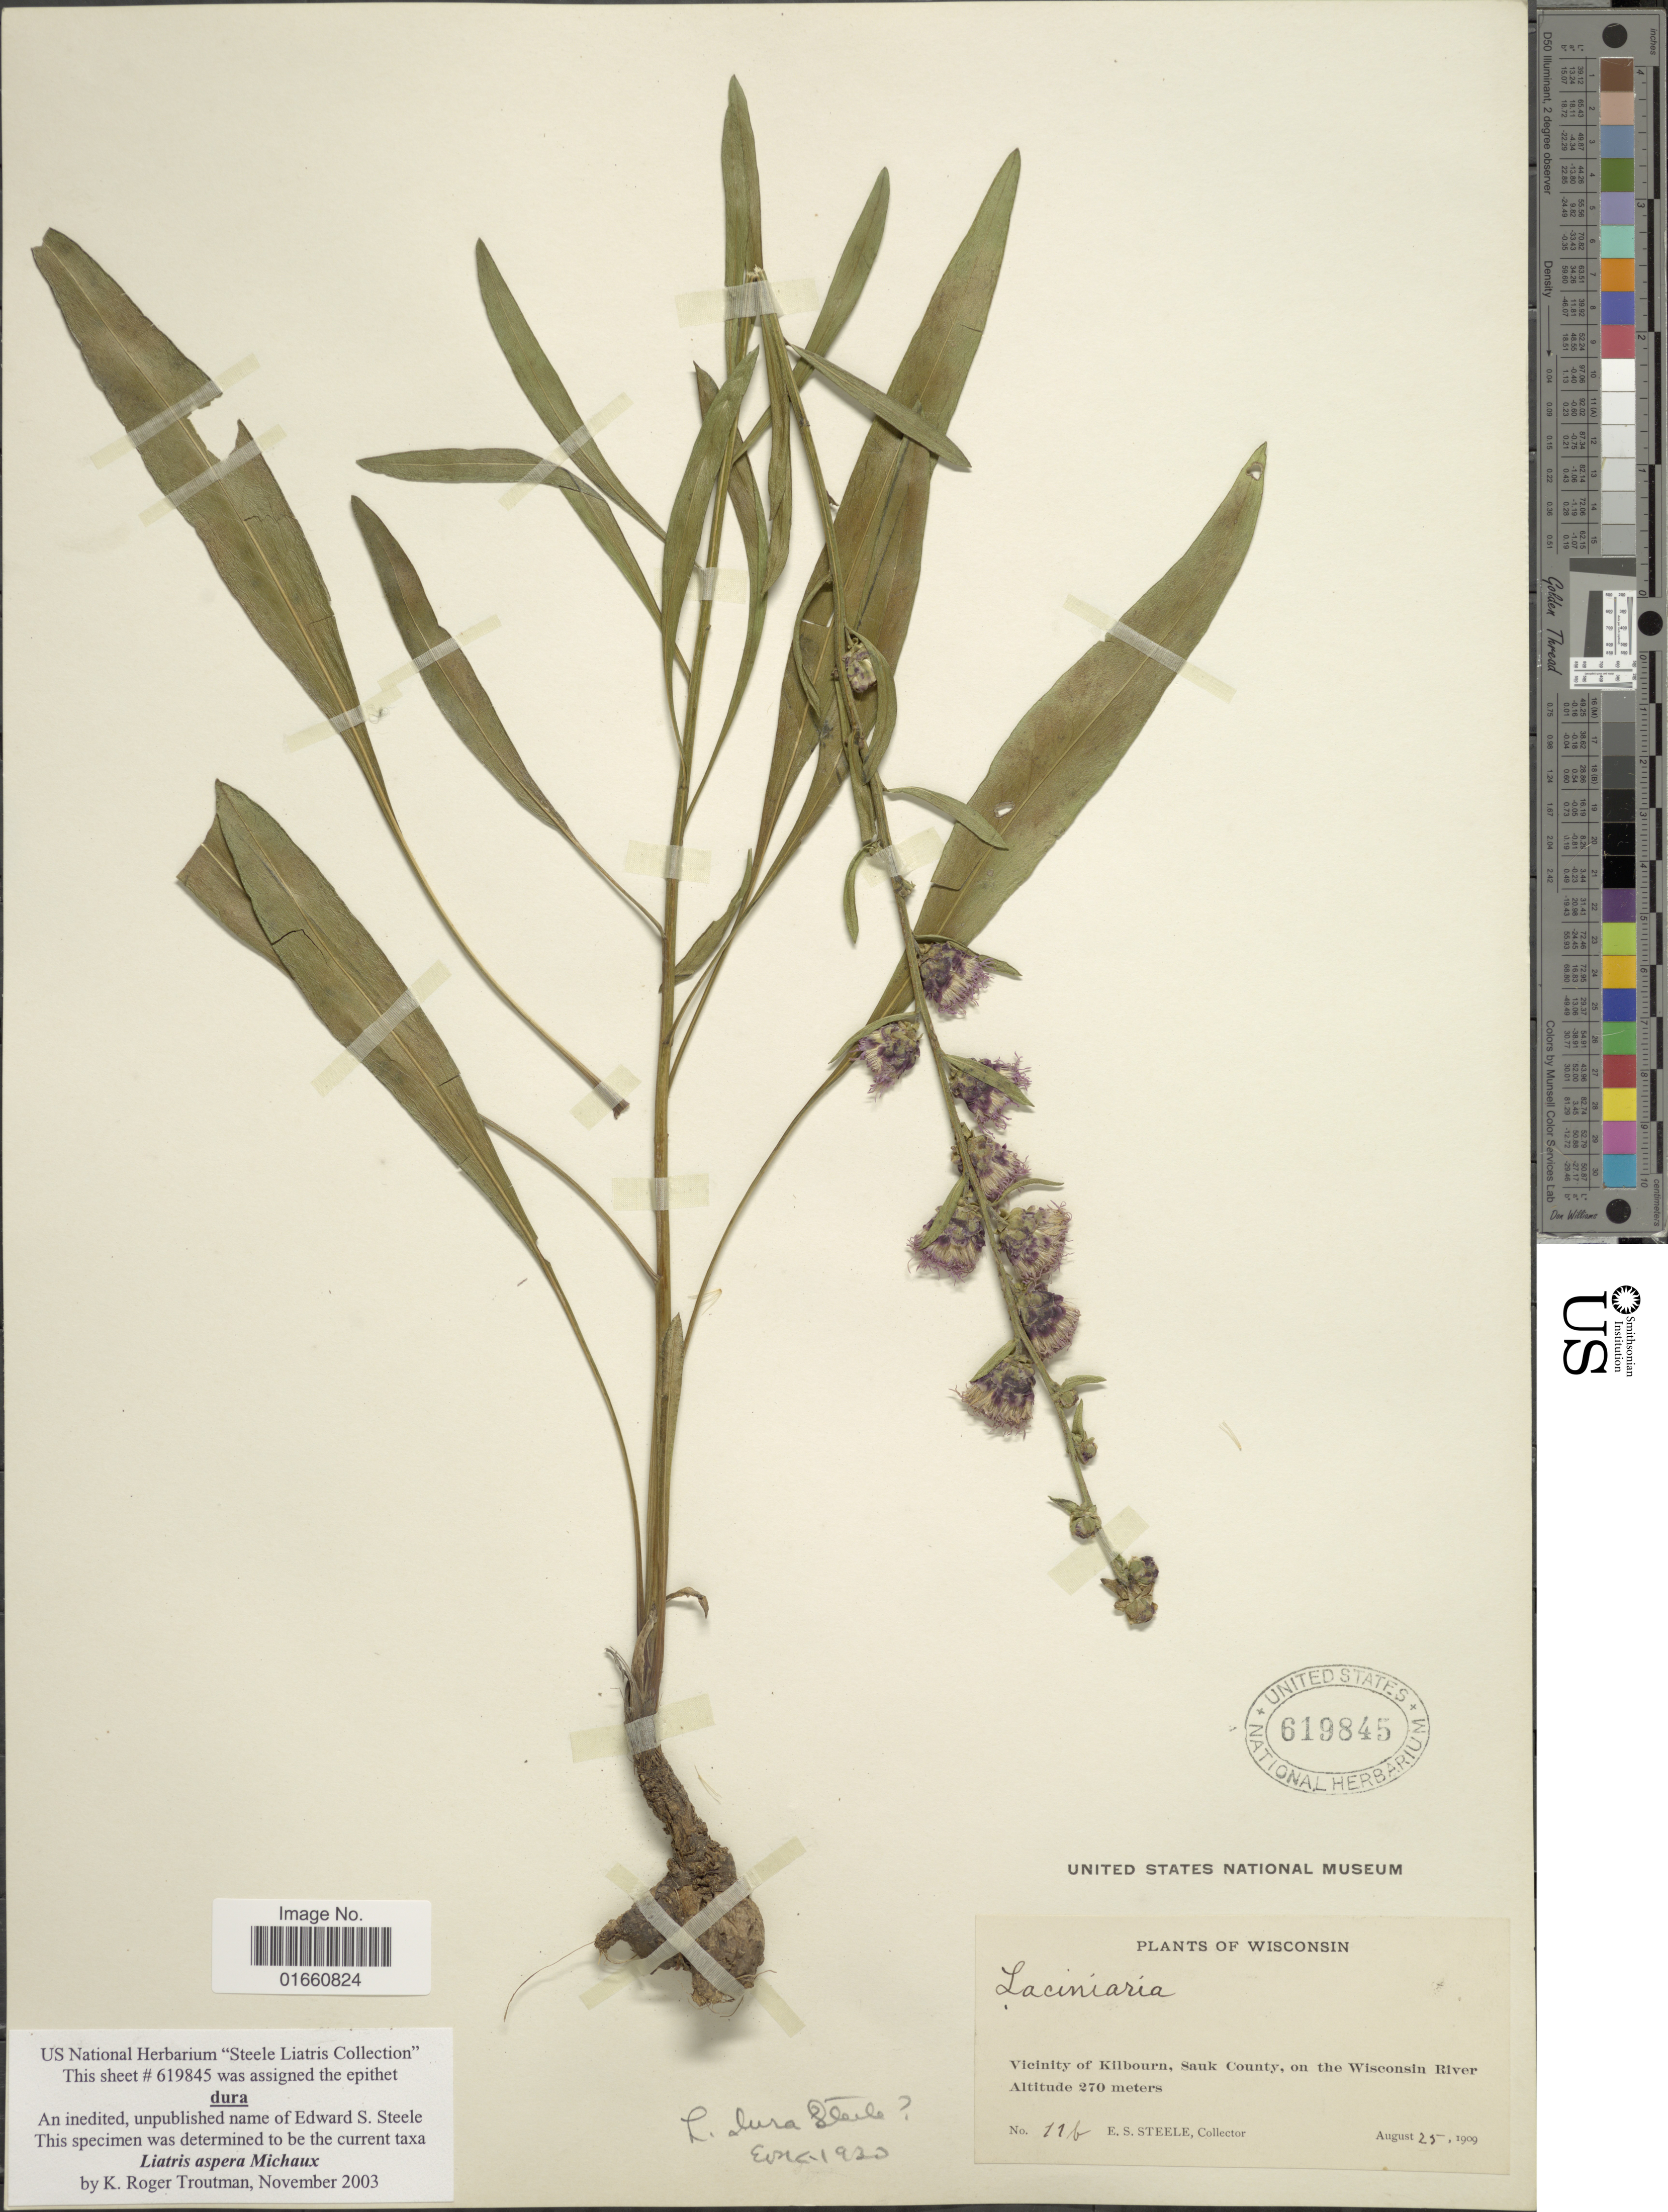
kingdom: Plantae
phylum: Tracheophyta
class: Magnoliopsida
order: Asterales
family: Asteraceae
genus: Liatris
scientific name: Liatris aspera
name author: Michx.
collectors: E. Steele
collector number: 11b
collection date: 1909-08-25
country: United States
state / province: Wisconsin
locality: Vicinity of Kilbourn, Sauk County, on the Wisconsin River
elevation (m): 270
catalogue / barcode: US 619845